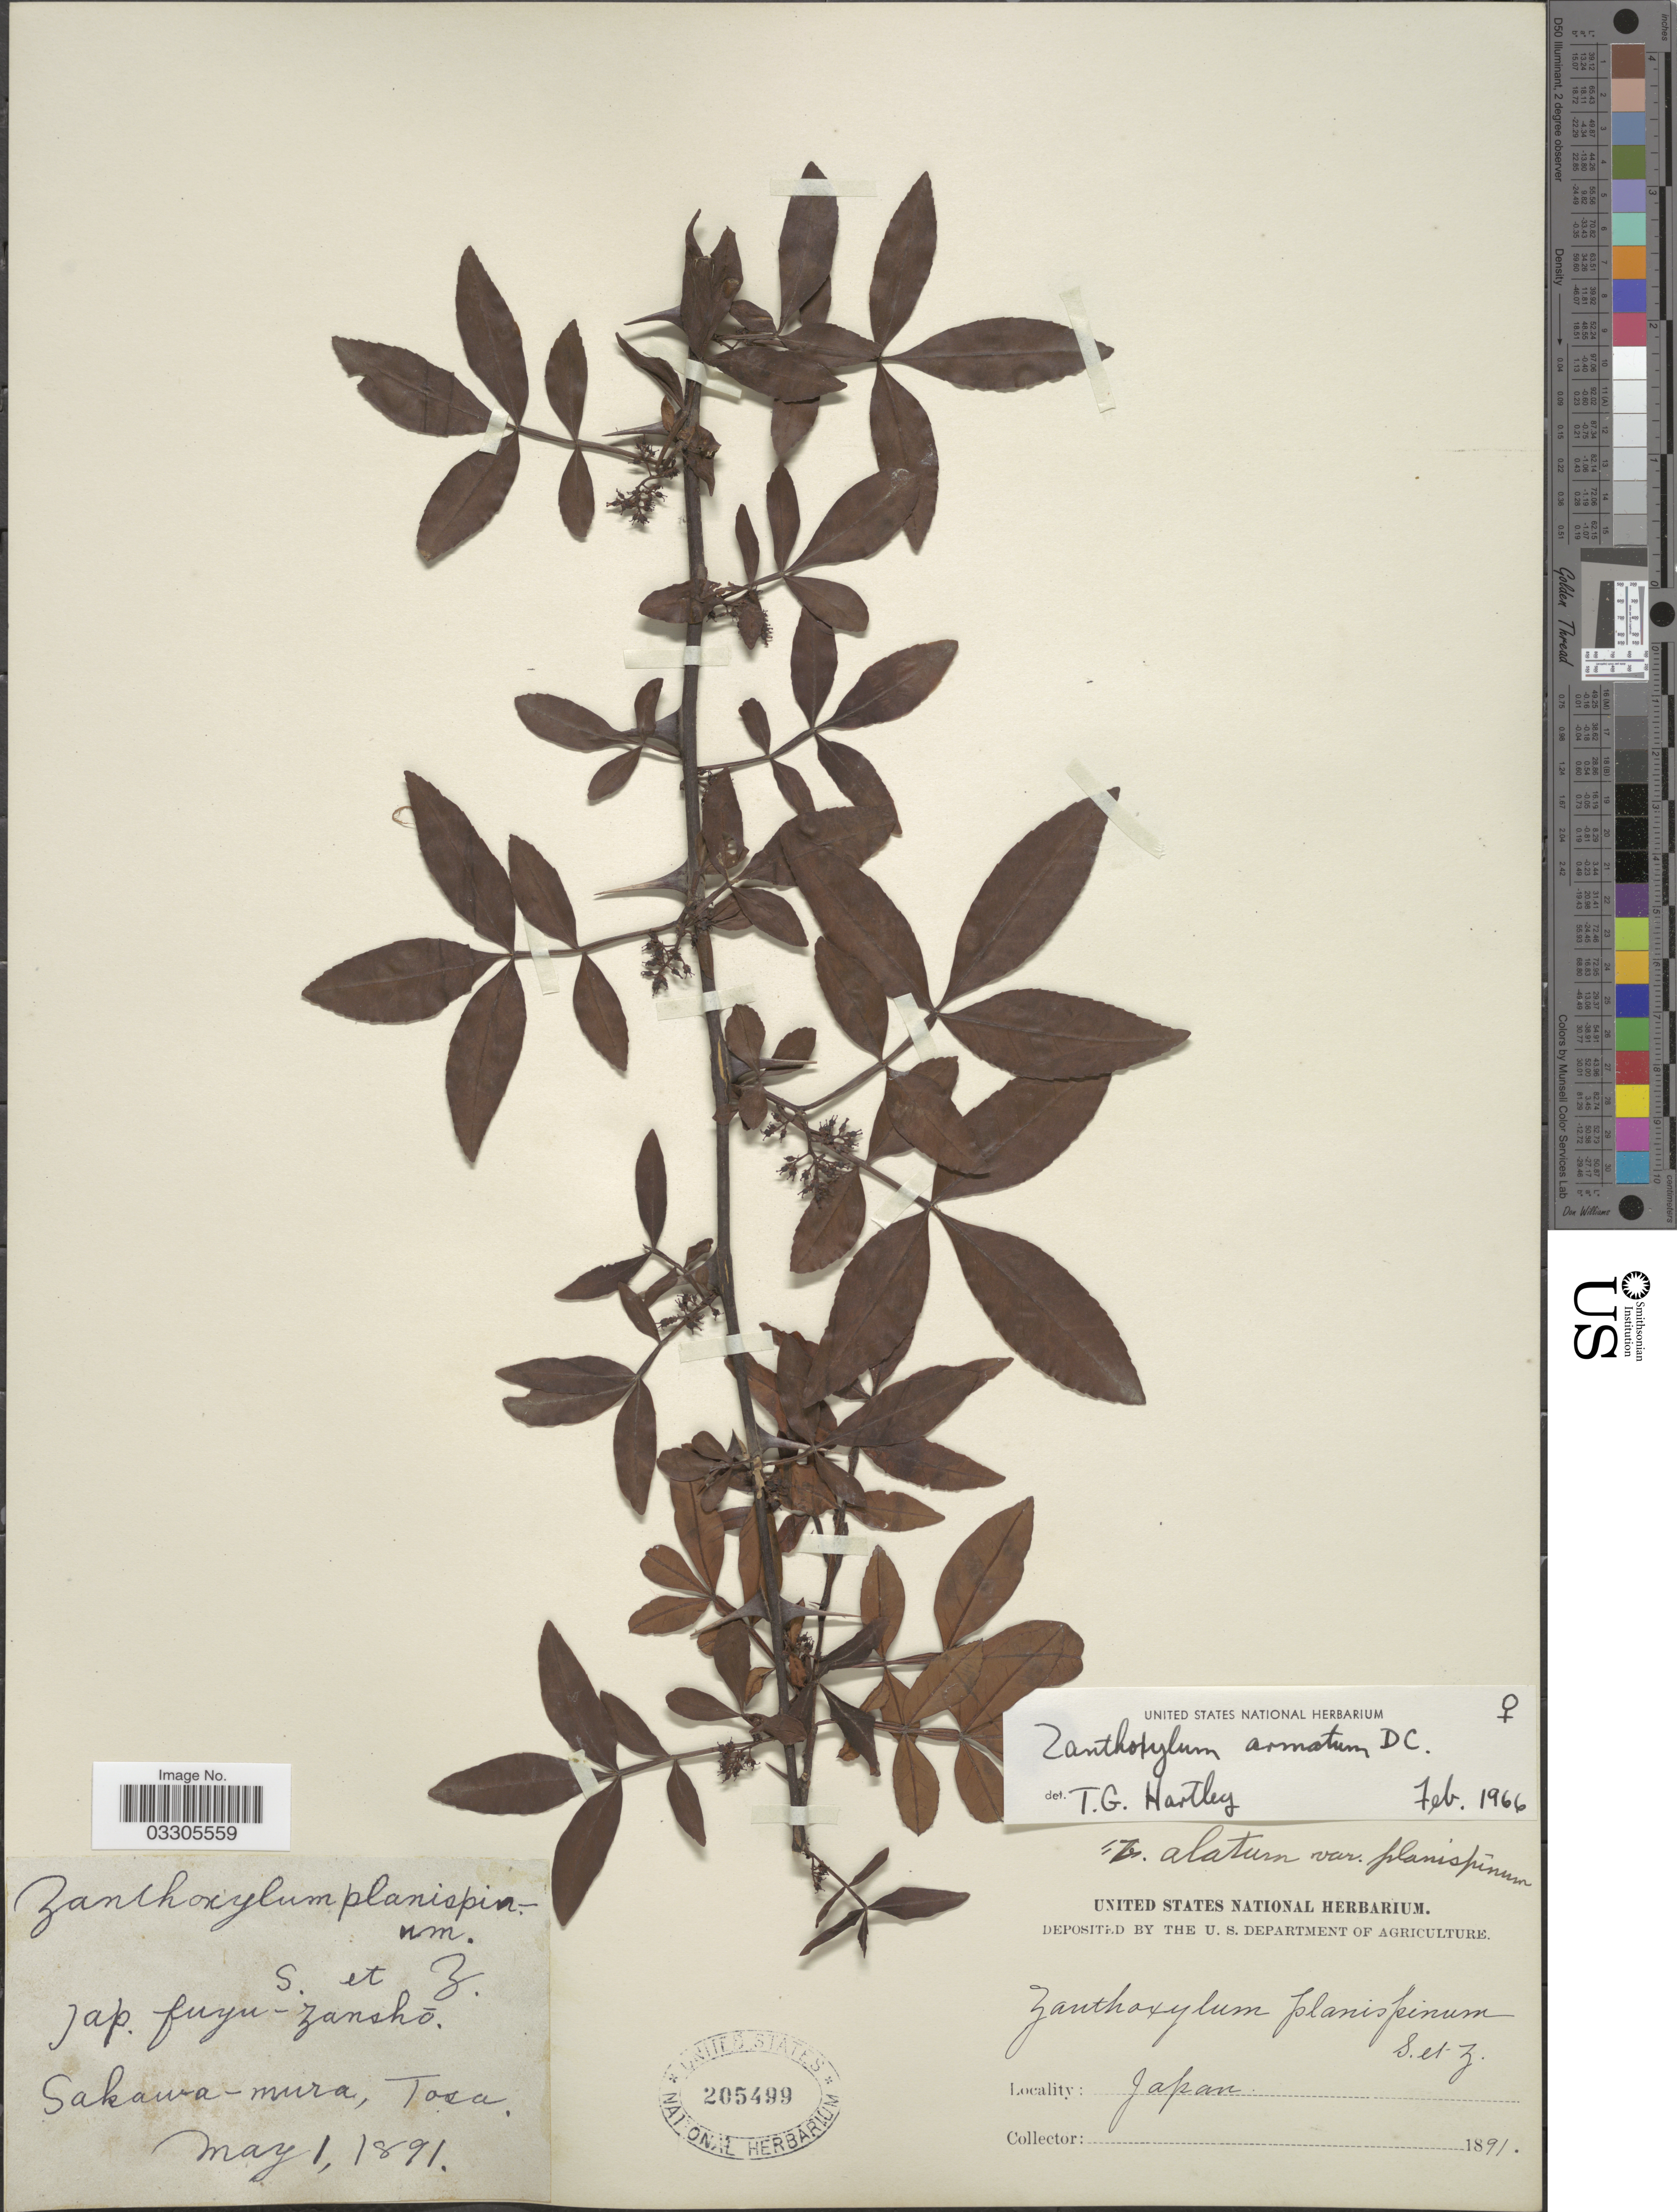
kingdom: Plantae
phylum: Tracheophyta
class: Magnoliopsida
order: Sapindales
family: Rutaceae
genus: Zanthoxylum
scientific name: Zanthoxylum armatum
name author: DC.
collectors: ex herb. United States National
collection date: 1891-05-01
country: Japan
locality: Sakawa-mura, Tosa.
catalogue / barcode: US 205499